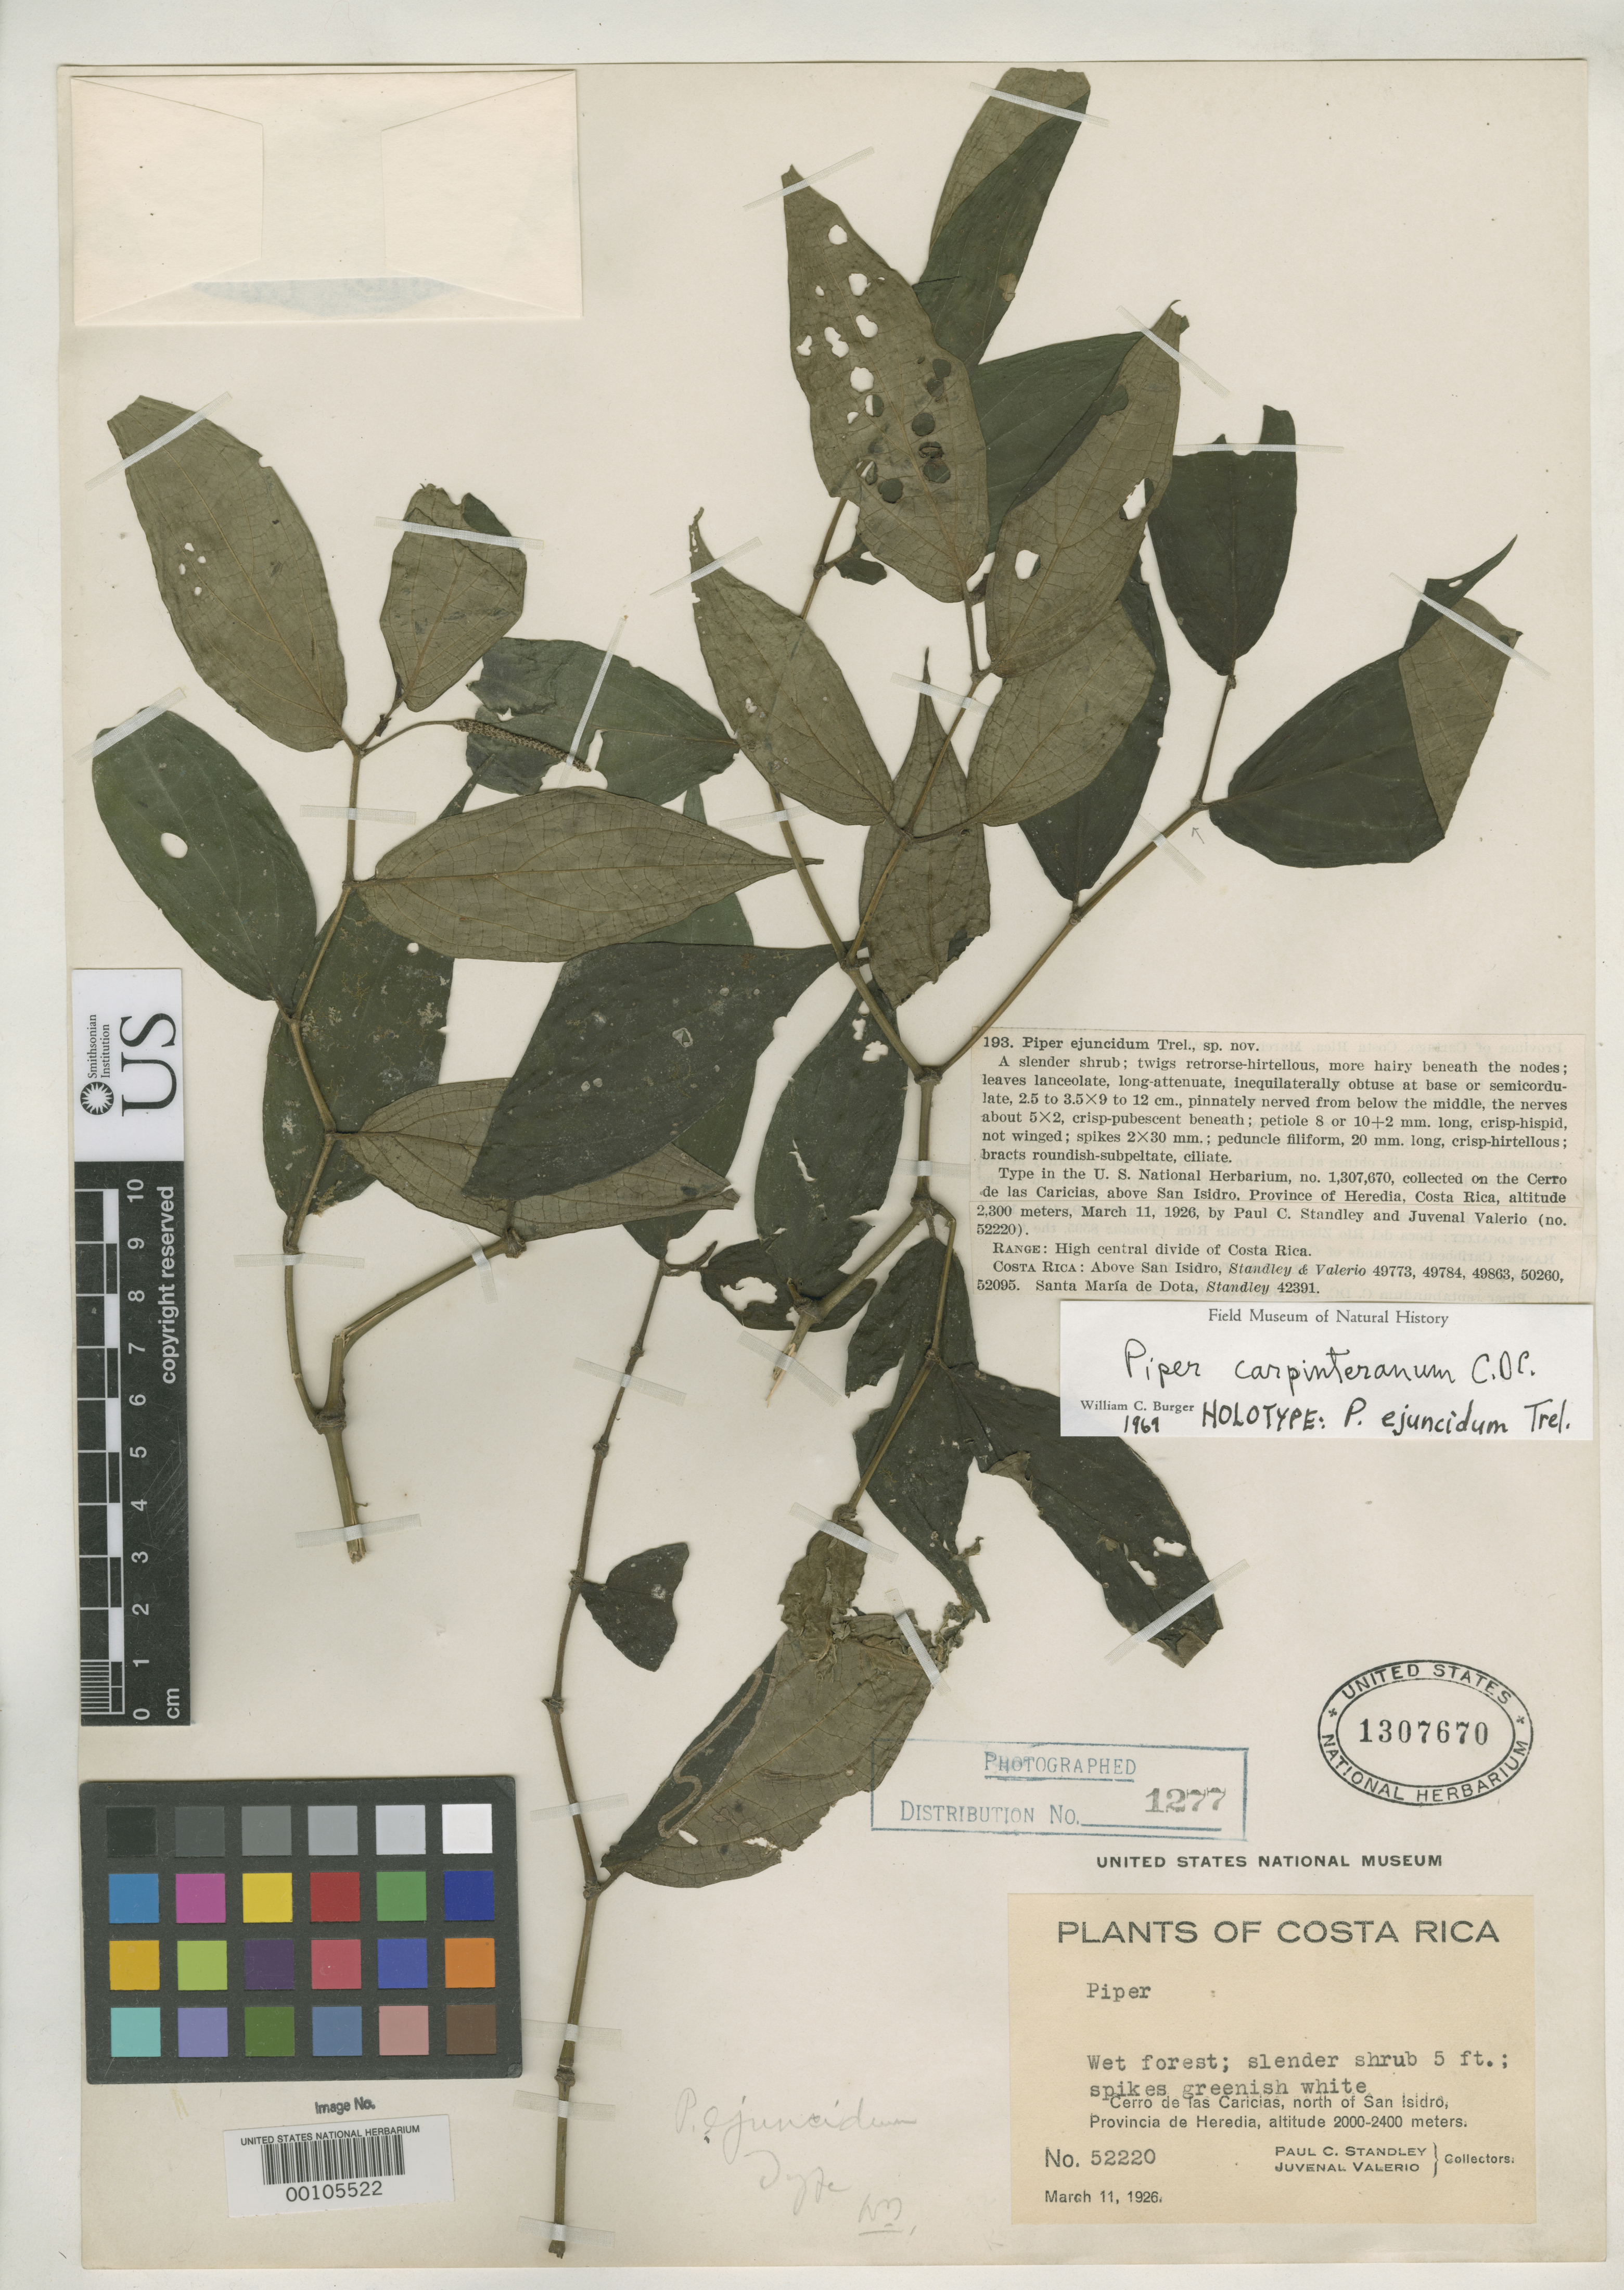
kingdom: Plantae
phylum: Tracheophyta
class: Magnoliopsida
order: Piperales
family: Piperaceae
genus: Piper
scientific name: Piper ejuncidum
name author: Trel.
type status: Holotype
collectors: P. C. Standley & J. Valerio R.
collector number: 52220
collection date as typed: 11 Mar 1926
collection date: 1926-03-11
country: Costa Rica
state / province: Heredia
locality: Cerro de las Caricias, above San Isidro.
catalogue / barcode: US 1307670